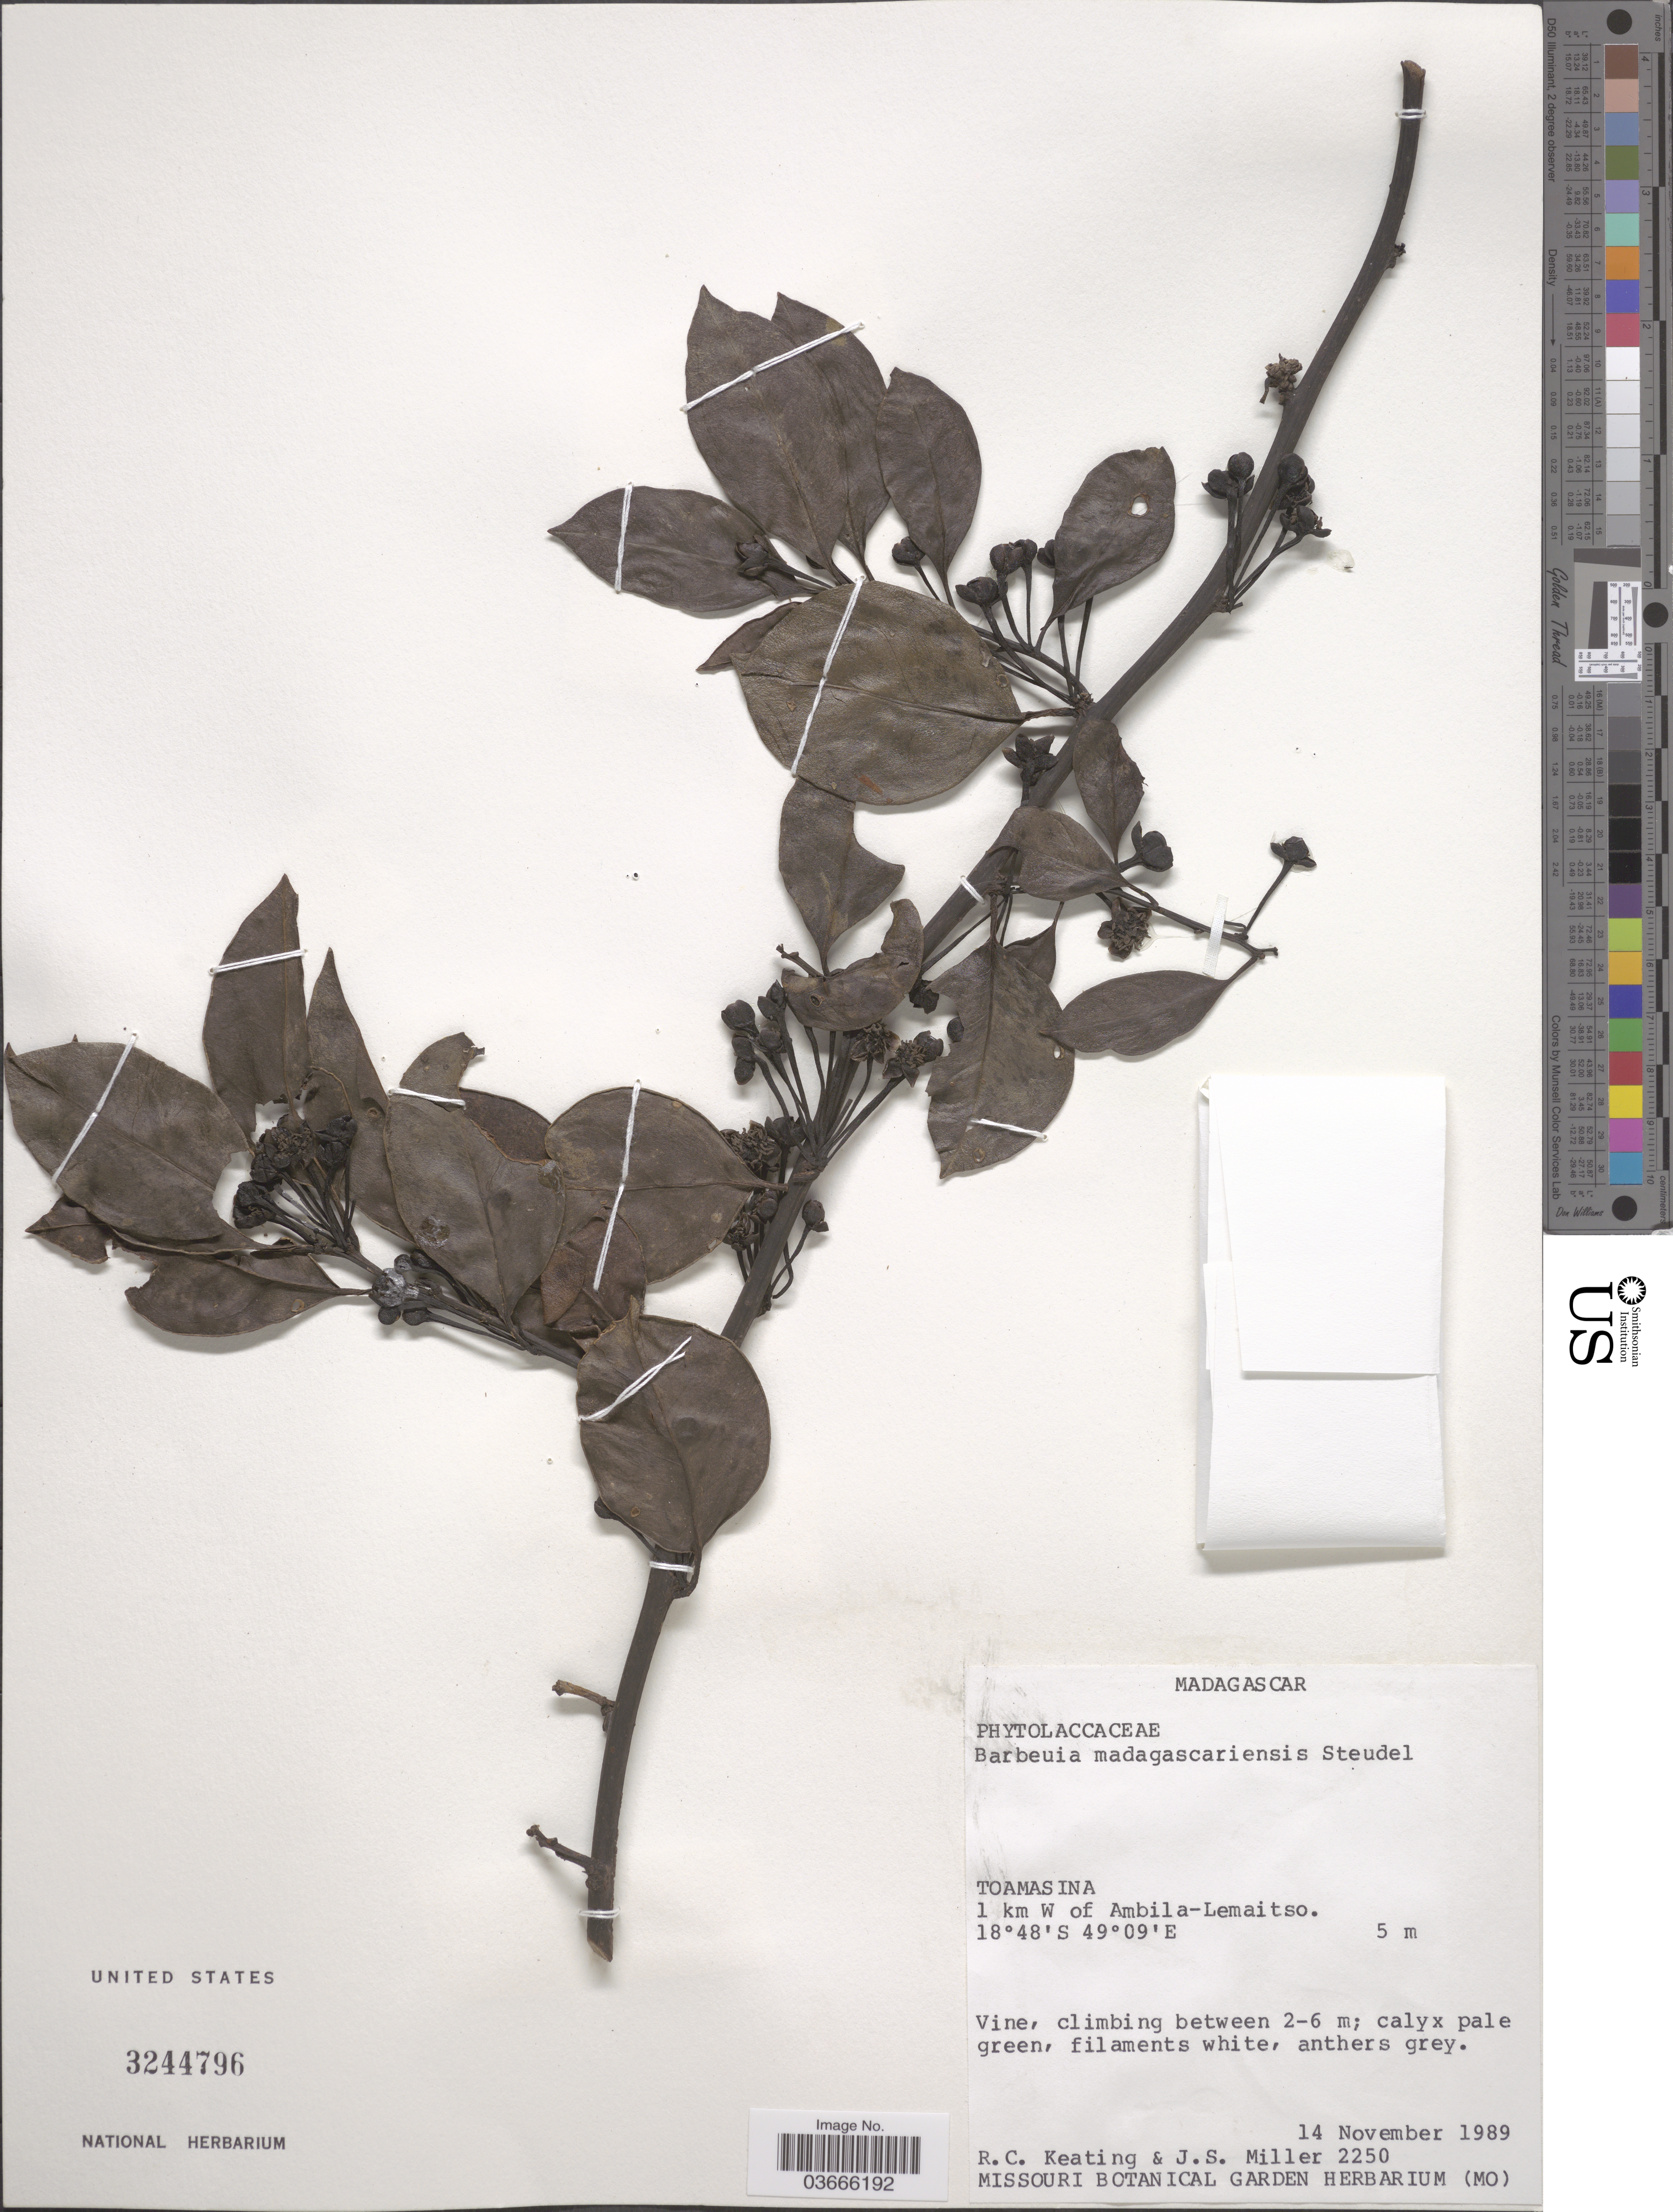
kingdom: Plantae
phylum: Tracheophyta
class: Magnoliopsida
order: Caryophyllales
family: Barbeuiaceae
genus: Barbeuia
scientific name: Barbeuia madagascariensis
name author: Steud.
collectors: R. C. Keating & J. S. Miller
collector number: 2250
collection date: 1989-11-14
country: Madagascar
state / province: Atsinanana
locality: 1 km W of Ambila-Lemaitso.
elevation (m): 5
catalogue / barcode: US 3244796